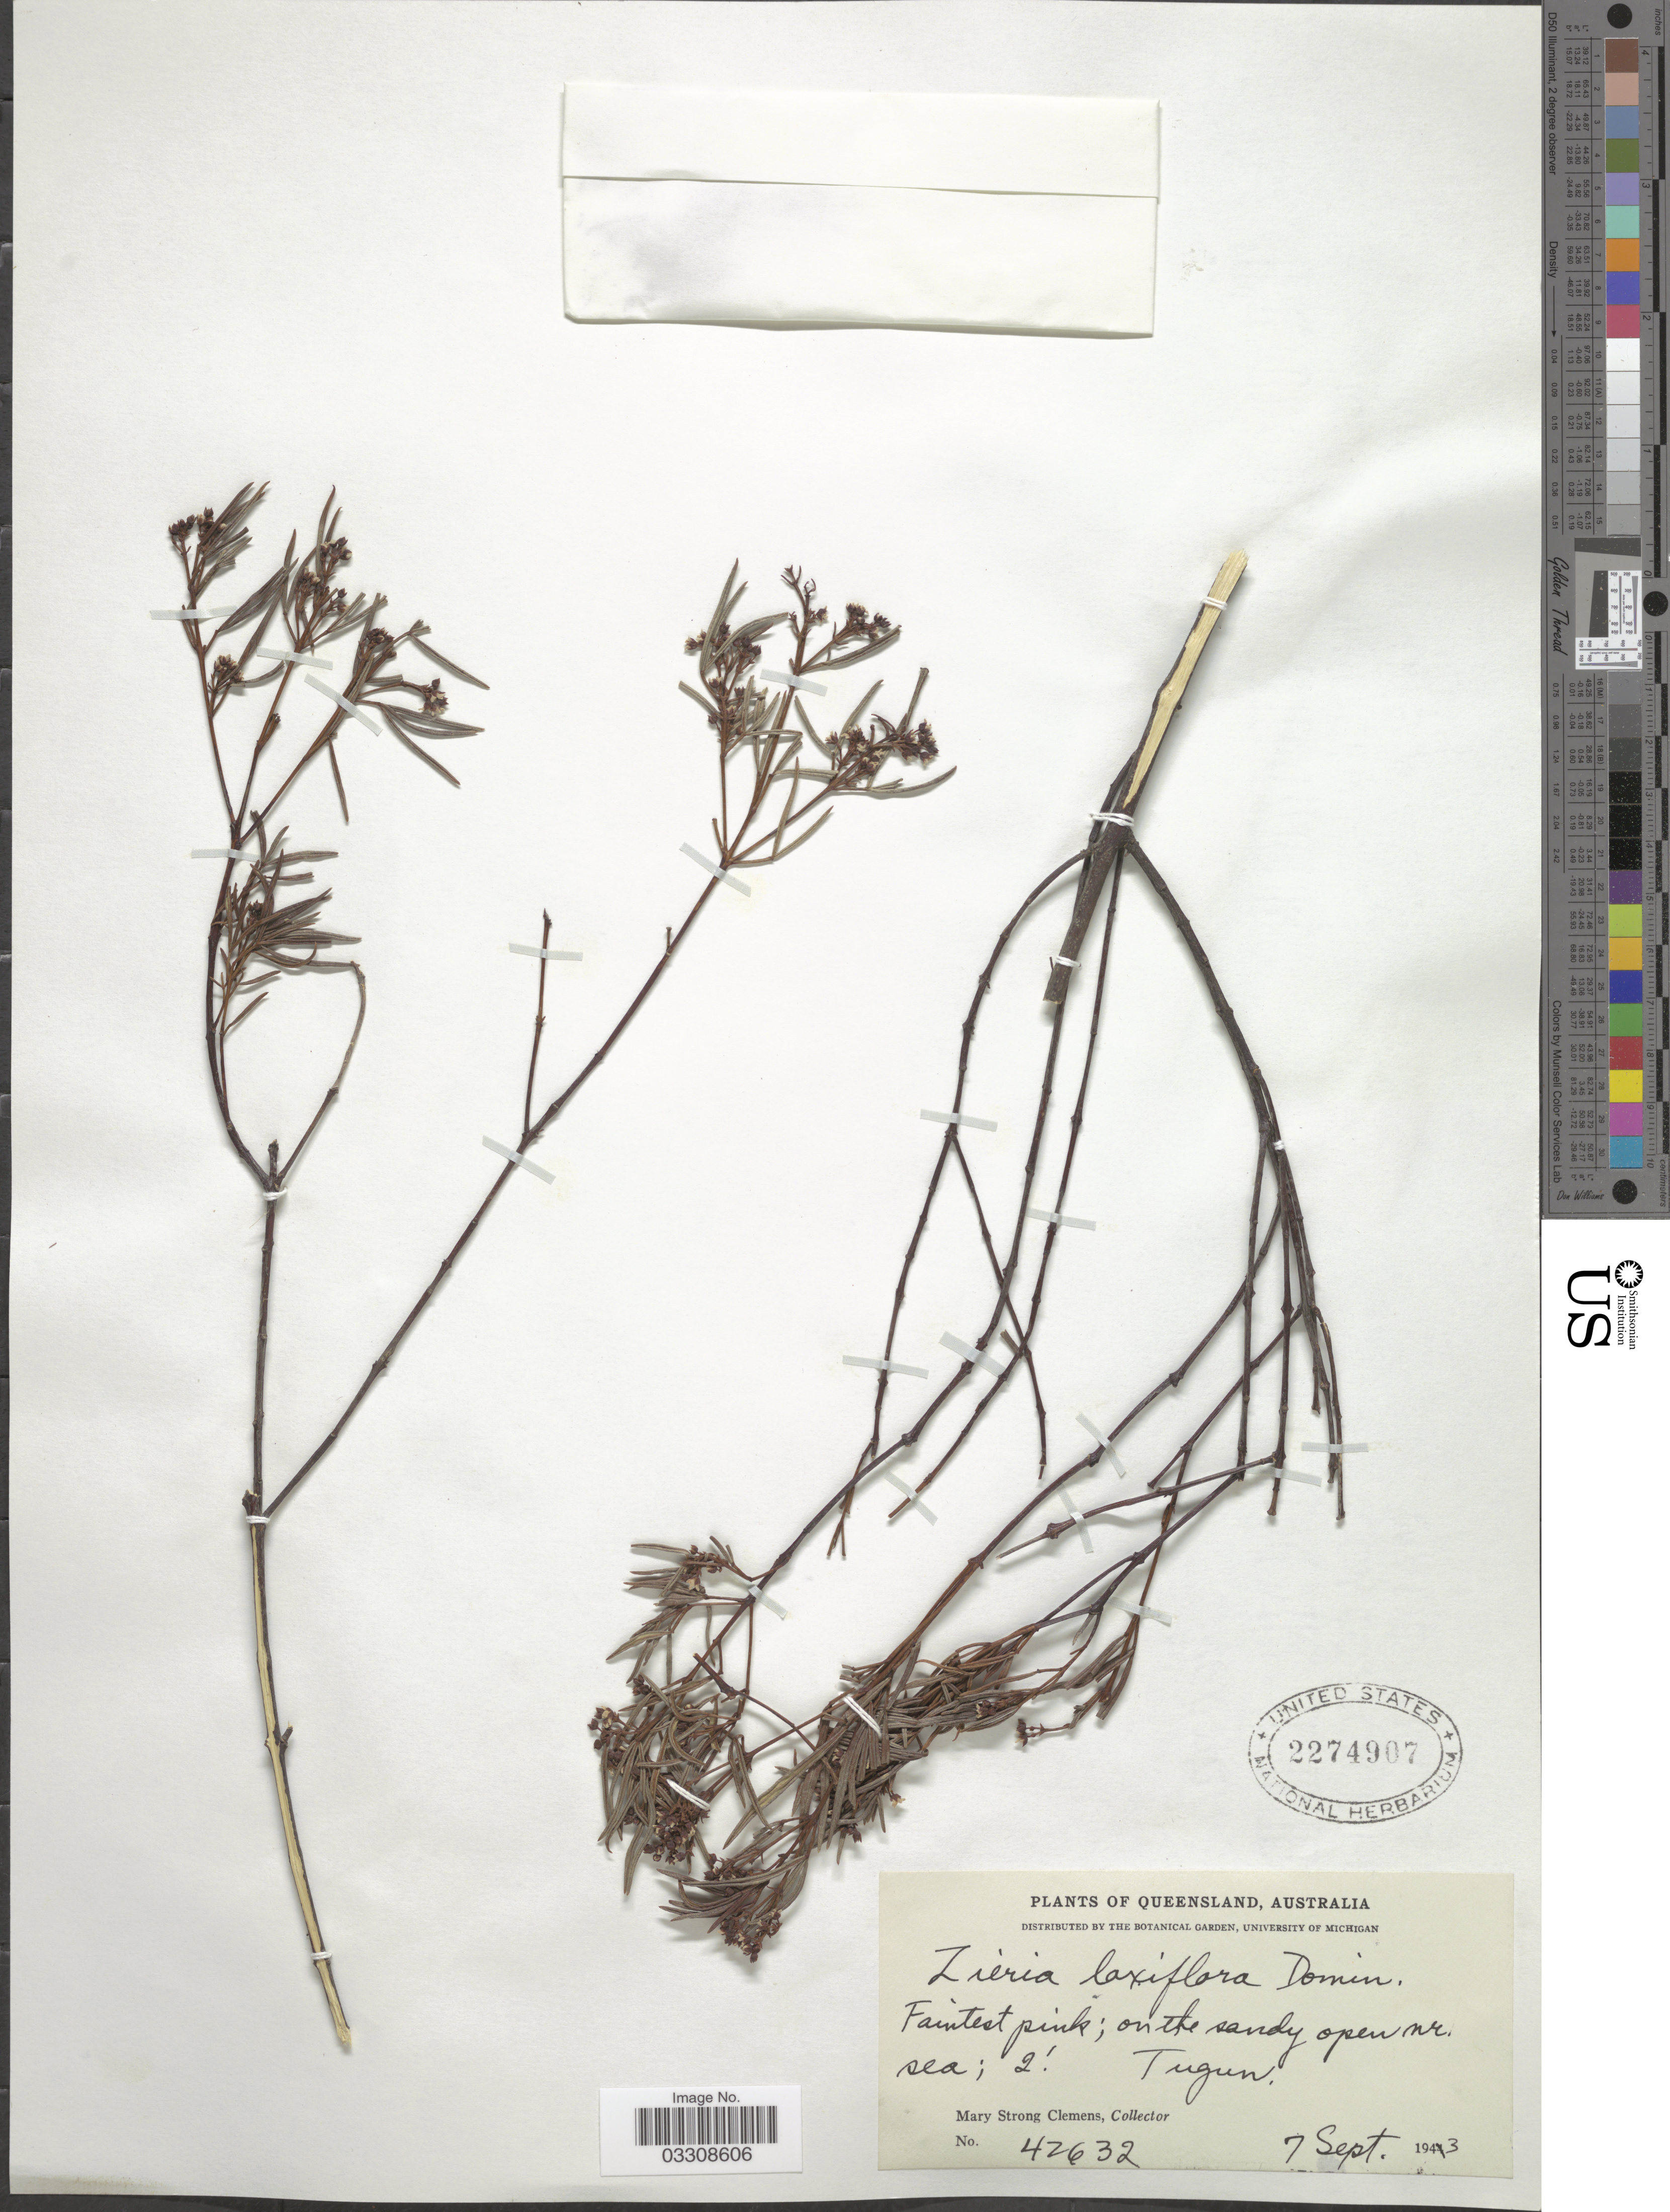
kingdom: Plantae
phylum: Tracheophyta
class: Magnoliopsida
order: Sapindales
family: Rutaceae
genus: Zieria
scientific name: Zieria laxiflora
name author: Domin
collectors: M. S. Clemens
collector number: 42632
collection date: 1943-09-07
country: Australia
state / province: Queensland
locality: Tugun.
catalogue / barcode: US 2274907